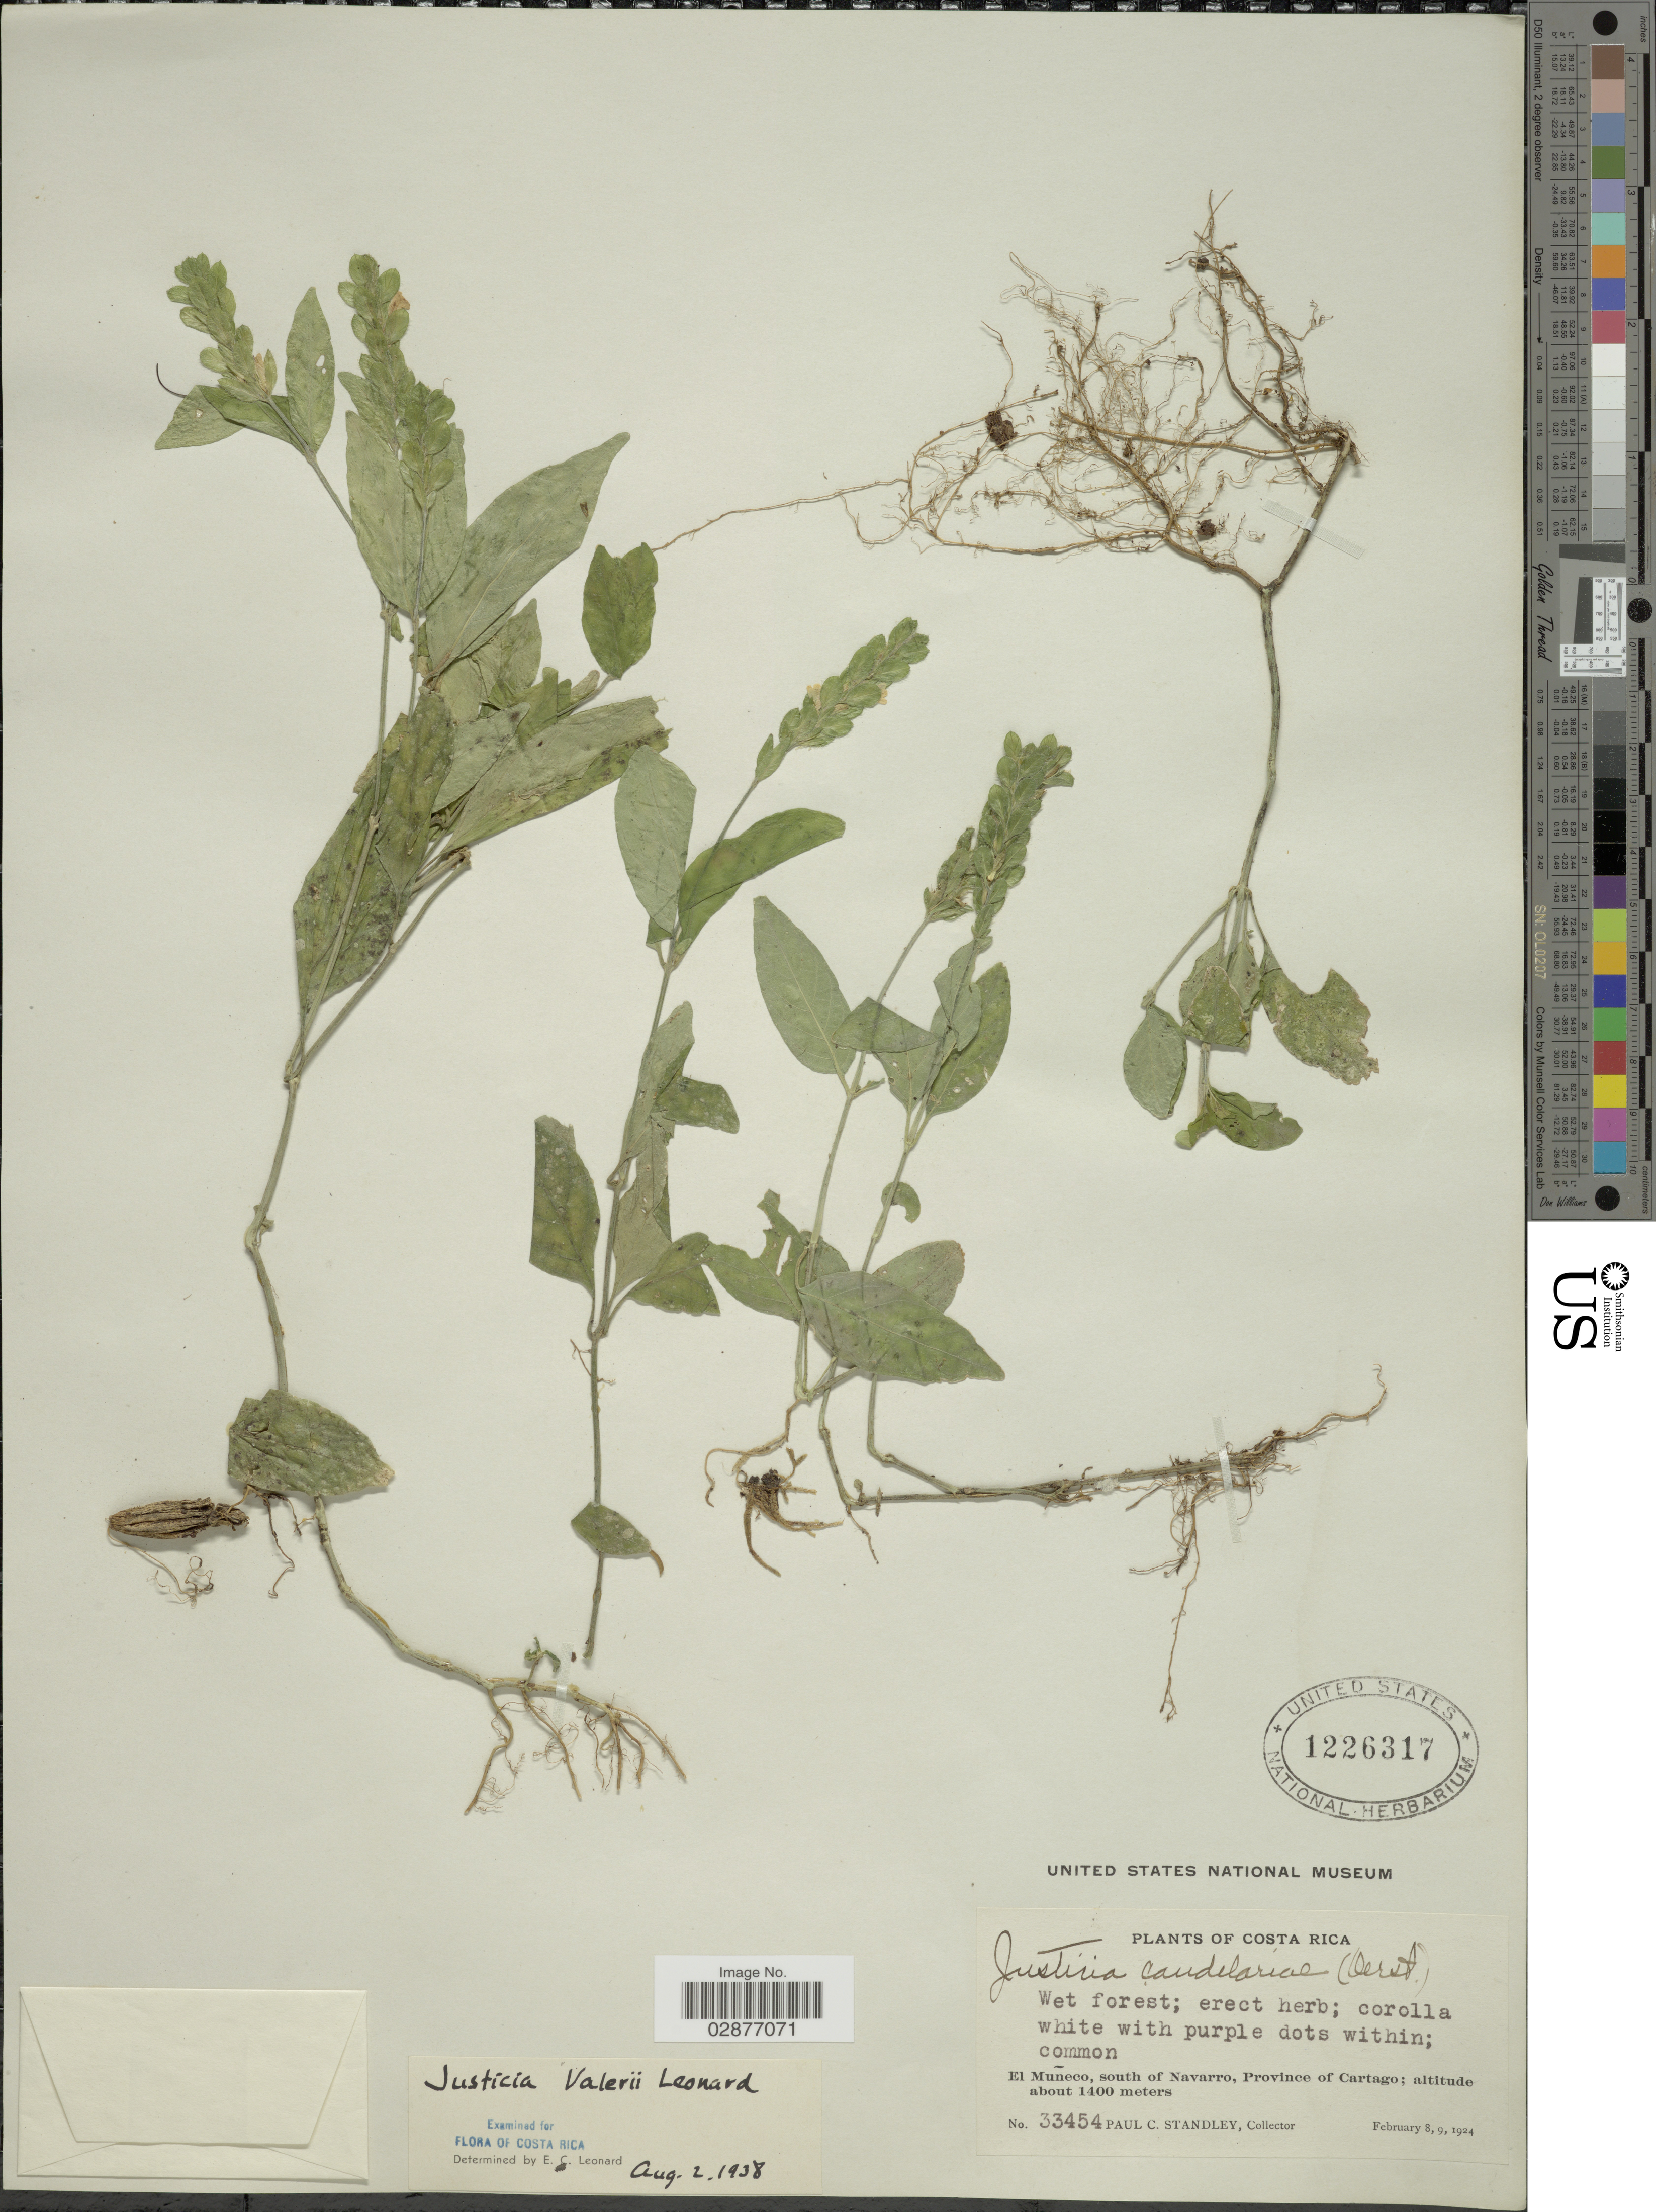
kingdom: Plantae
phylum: Tracheophyta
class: Magnoliopsida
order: Lamiales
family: Acanthaceae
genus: Justicia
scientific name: Justicia valerioi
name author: Leonard in Standl.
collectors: P. C. Standley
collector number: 33454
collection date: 1924-02-08/1924-02-09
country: Costa Rica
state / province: Cartago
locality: El Muñeco, south of Navarro.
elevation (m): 1400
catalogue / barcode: US 1226317